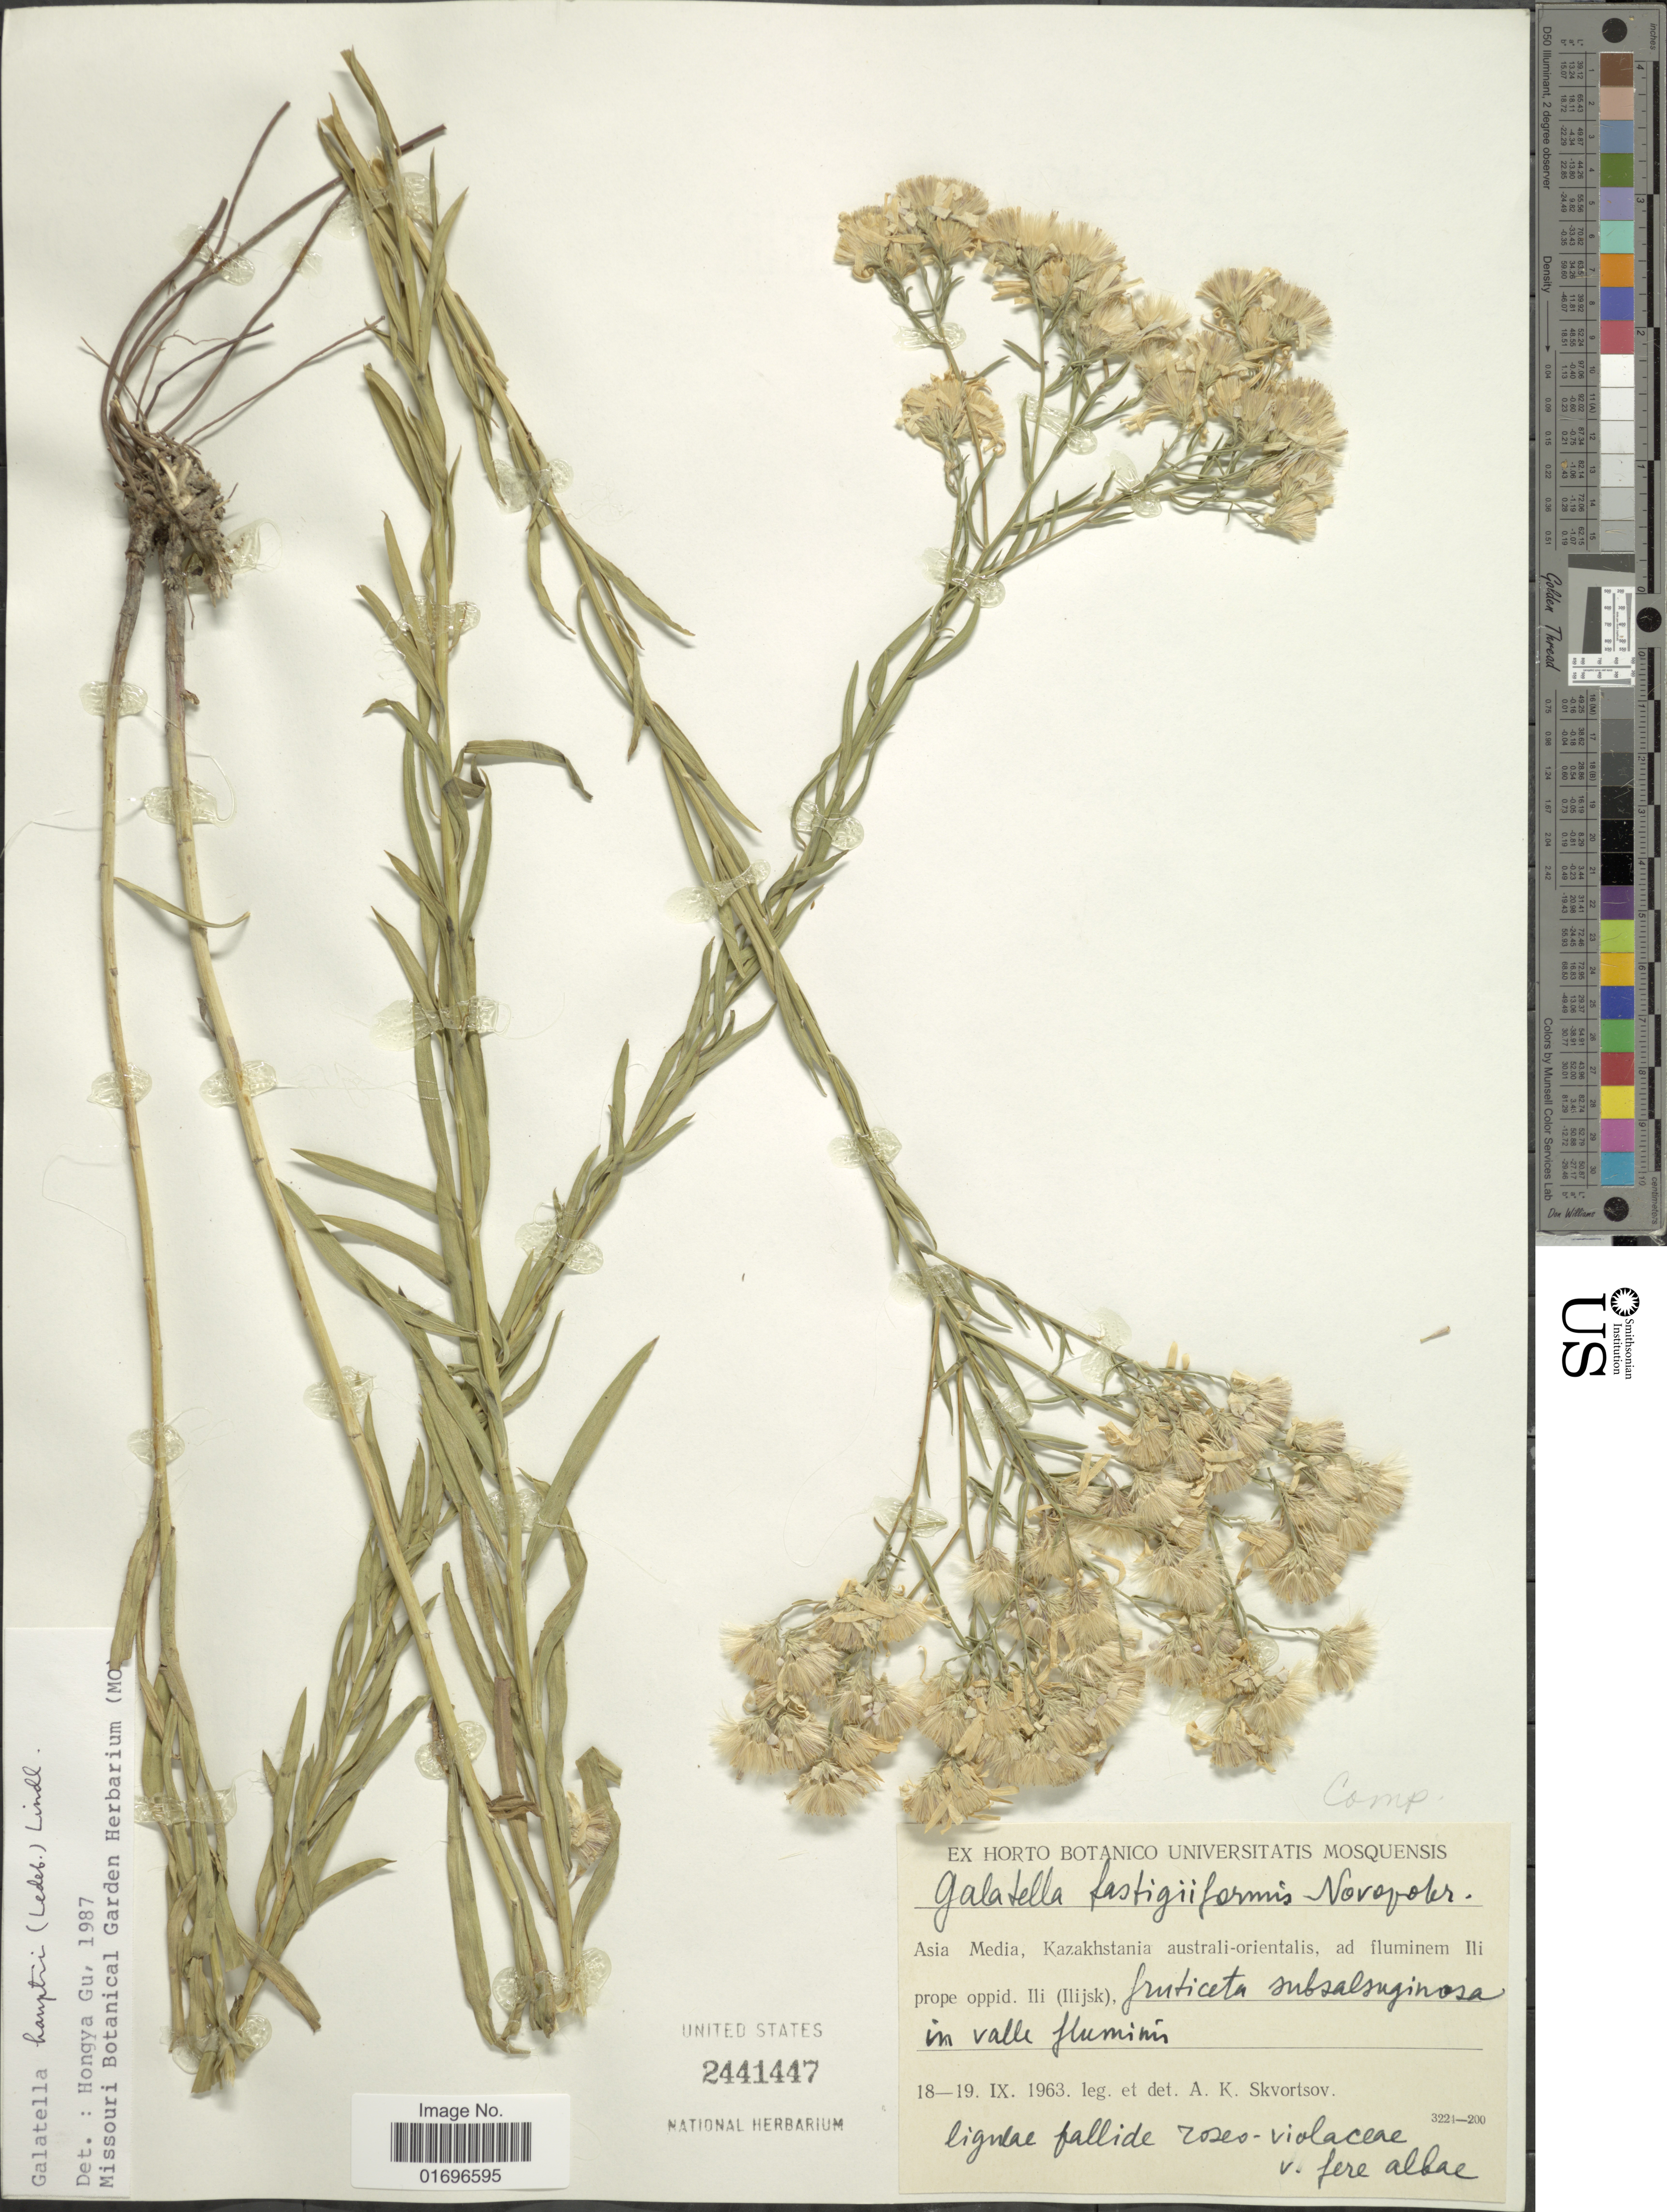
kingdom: Plantae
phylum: Tracheophyta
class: Magnoliopsida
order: Asterales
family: Asteraceae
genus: Aster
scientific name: Aster hauptii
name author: Turcz. ex DC.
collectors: A. K. Skvortsov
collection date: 1963-09-18/1963-09-19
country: Kazakhstan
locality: Asia Media, Kazakhstania australi-orientalis, ad fluminem Ile prope oppid. Ili (Ilijsk)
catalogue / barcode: US 2441447